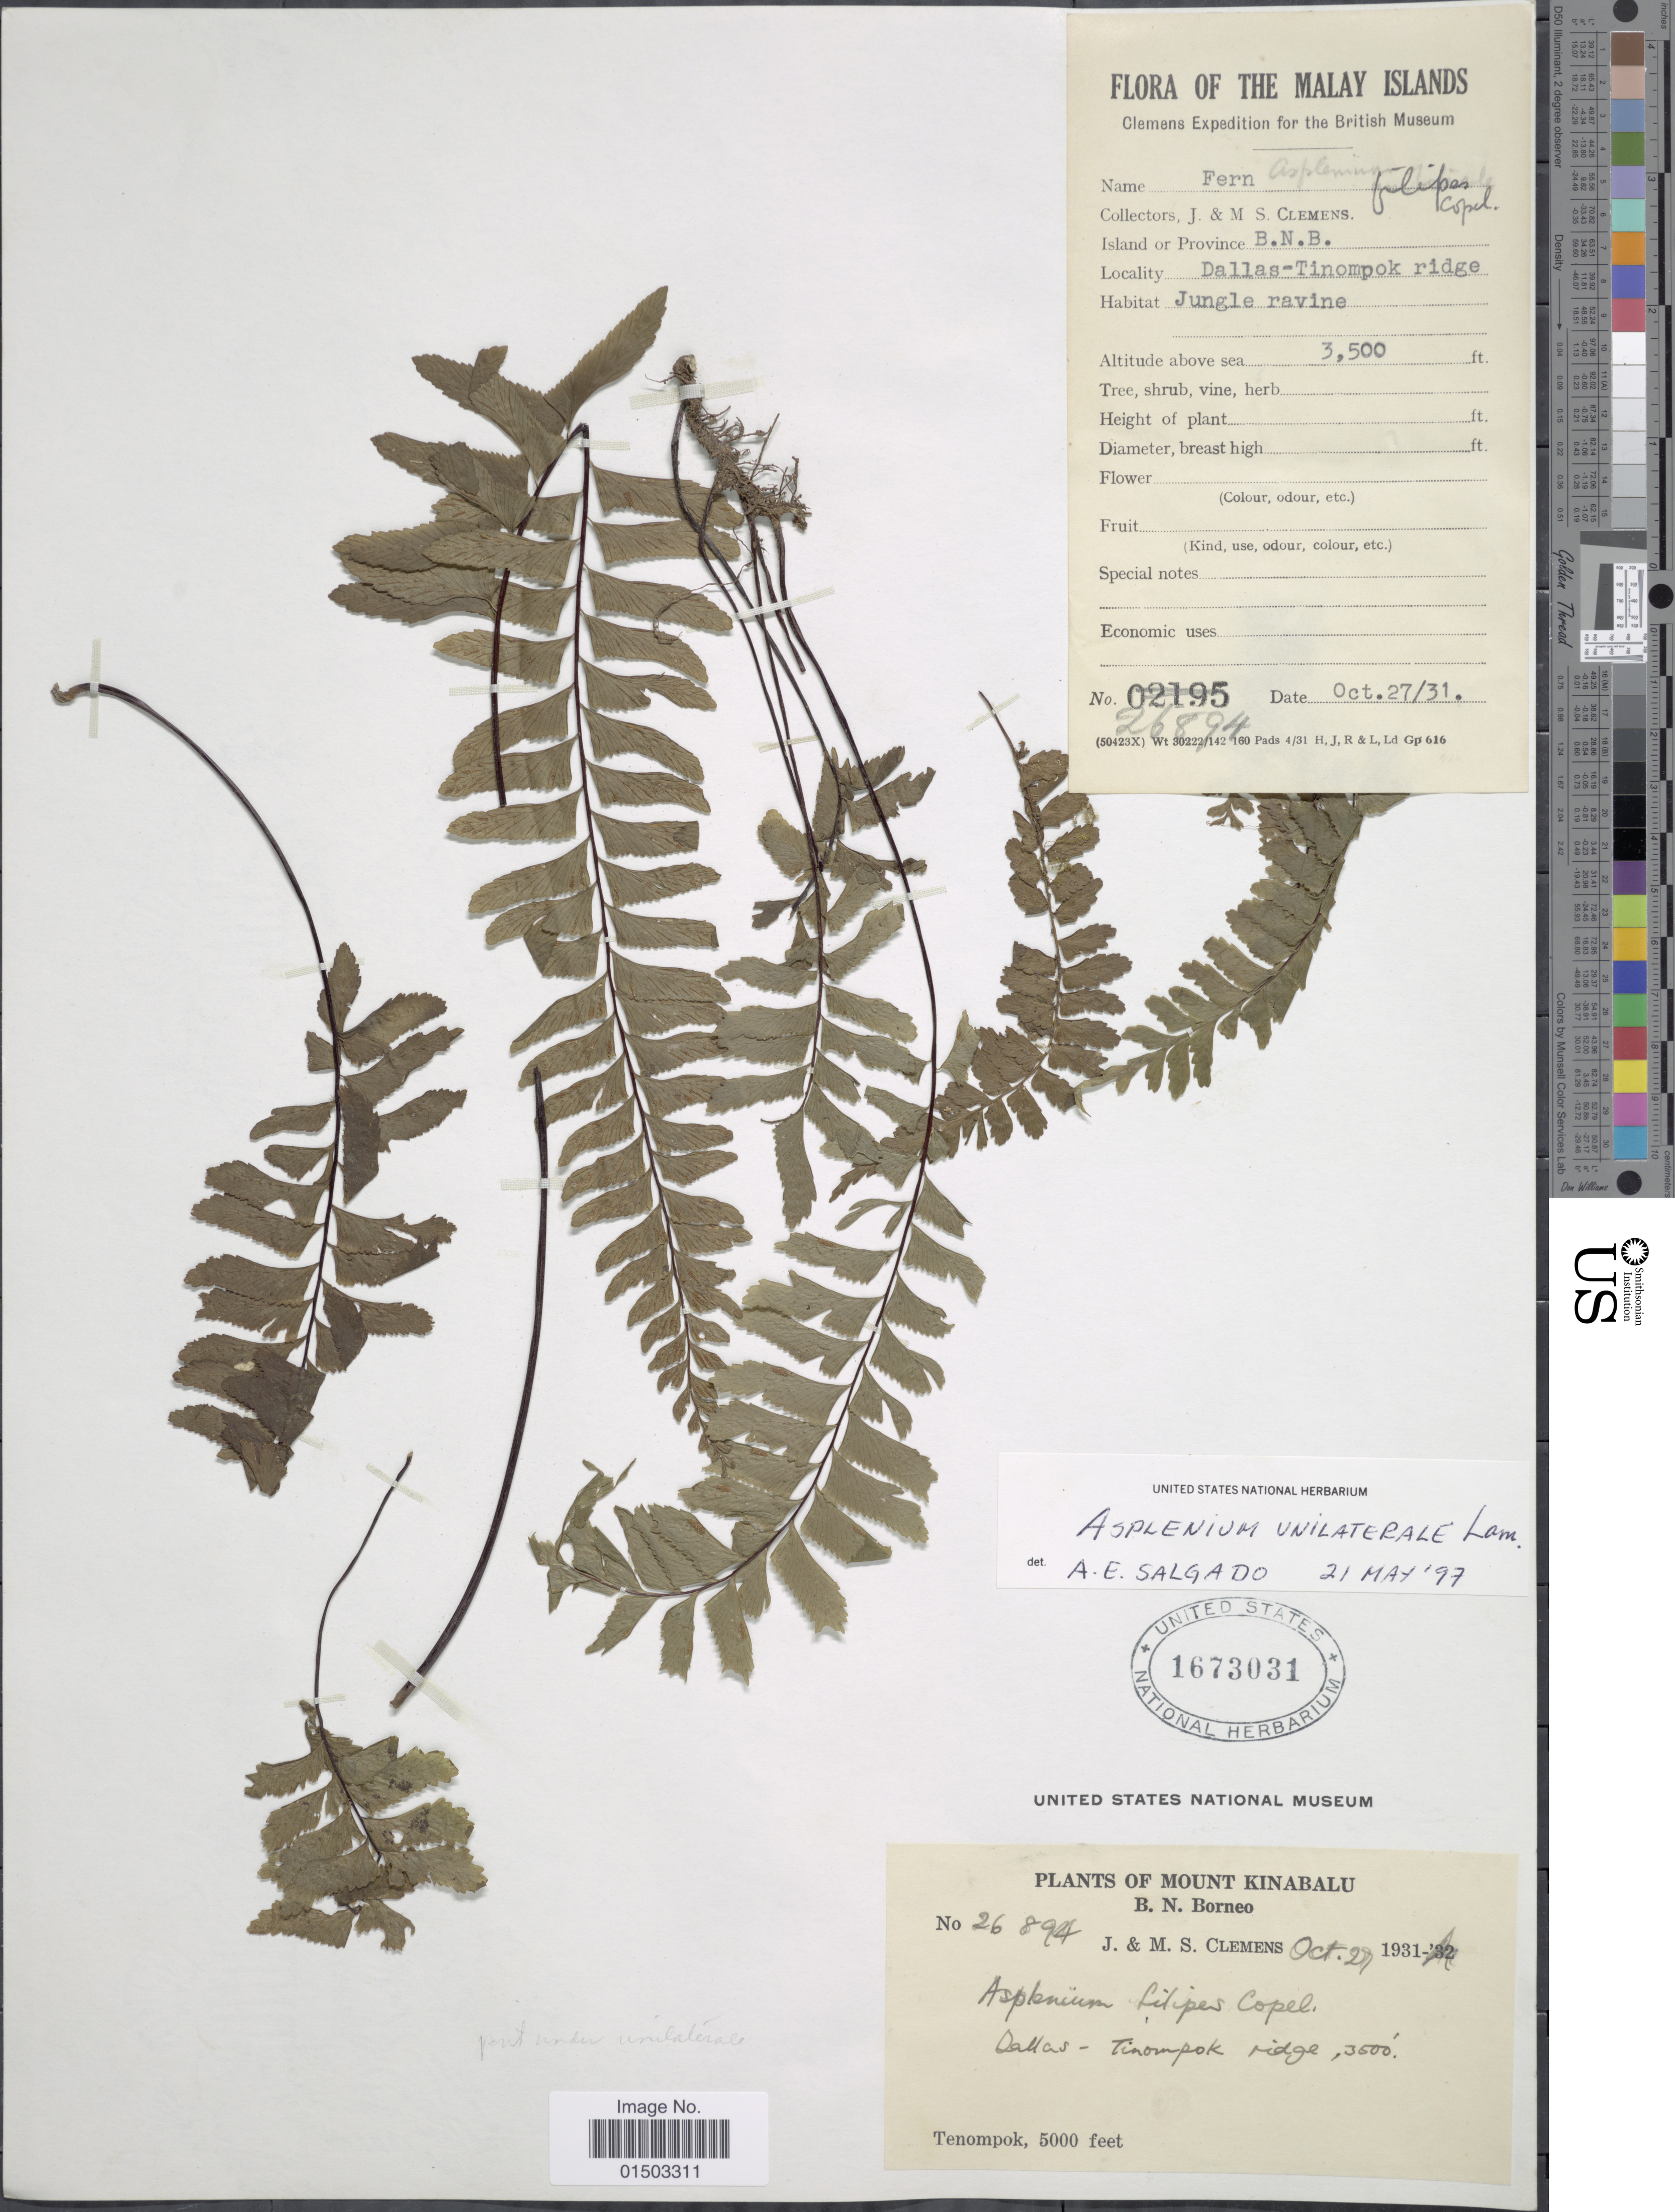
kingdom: Plantae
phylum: Tracheophyta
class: Polypodiopsida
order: Polypodiales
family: Aspleniaceae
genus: Hymenasplenium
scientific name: Hymenasplenium unilaterale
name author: (Lam.) Hayata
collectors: J. Clemens & M. S. Clemens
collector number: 26894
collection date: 1931-10-27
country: Malaysia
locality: Mount Kinabalu, B.N. Borneo Dallas - Tinompok ridge, Malay islands.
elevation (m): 1067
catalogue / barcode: US 1673031